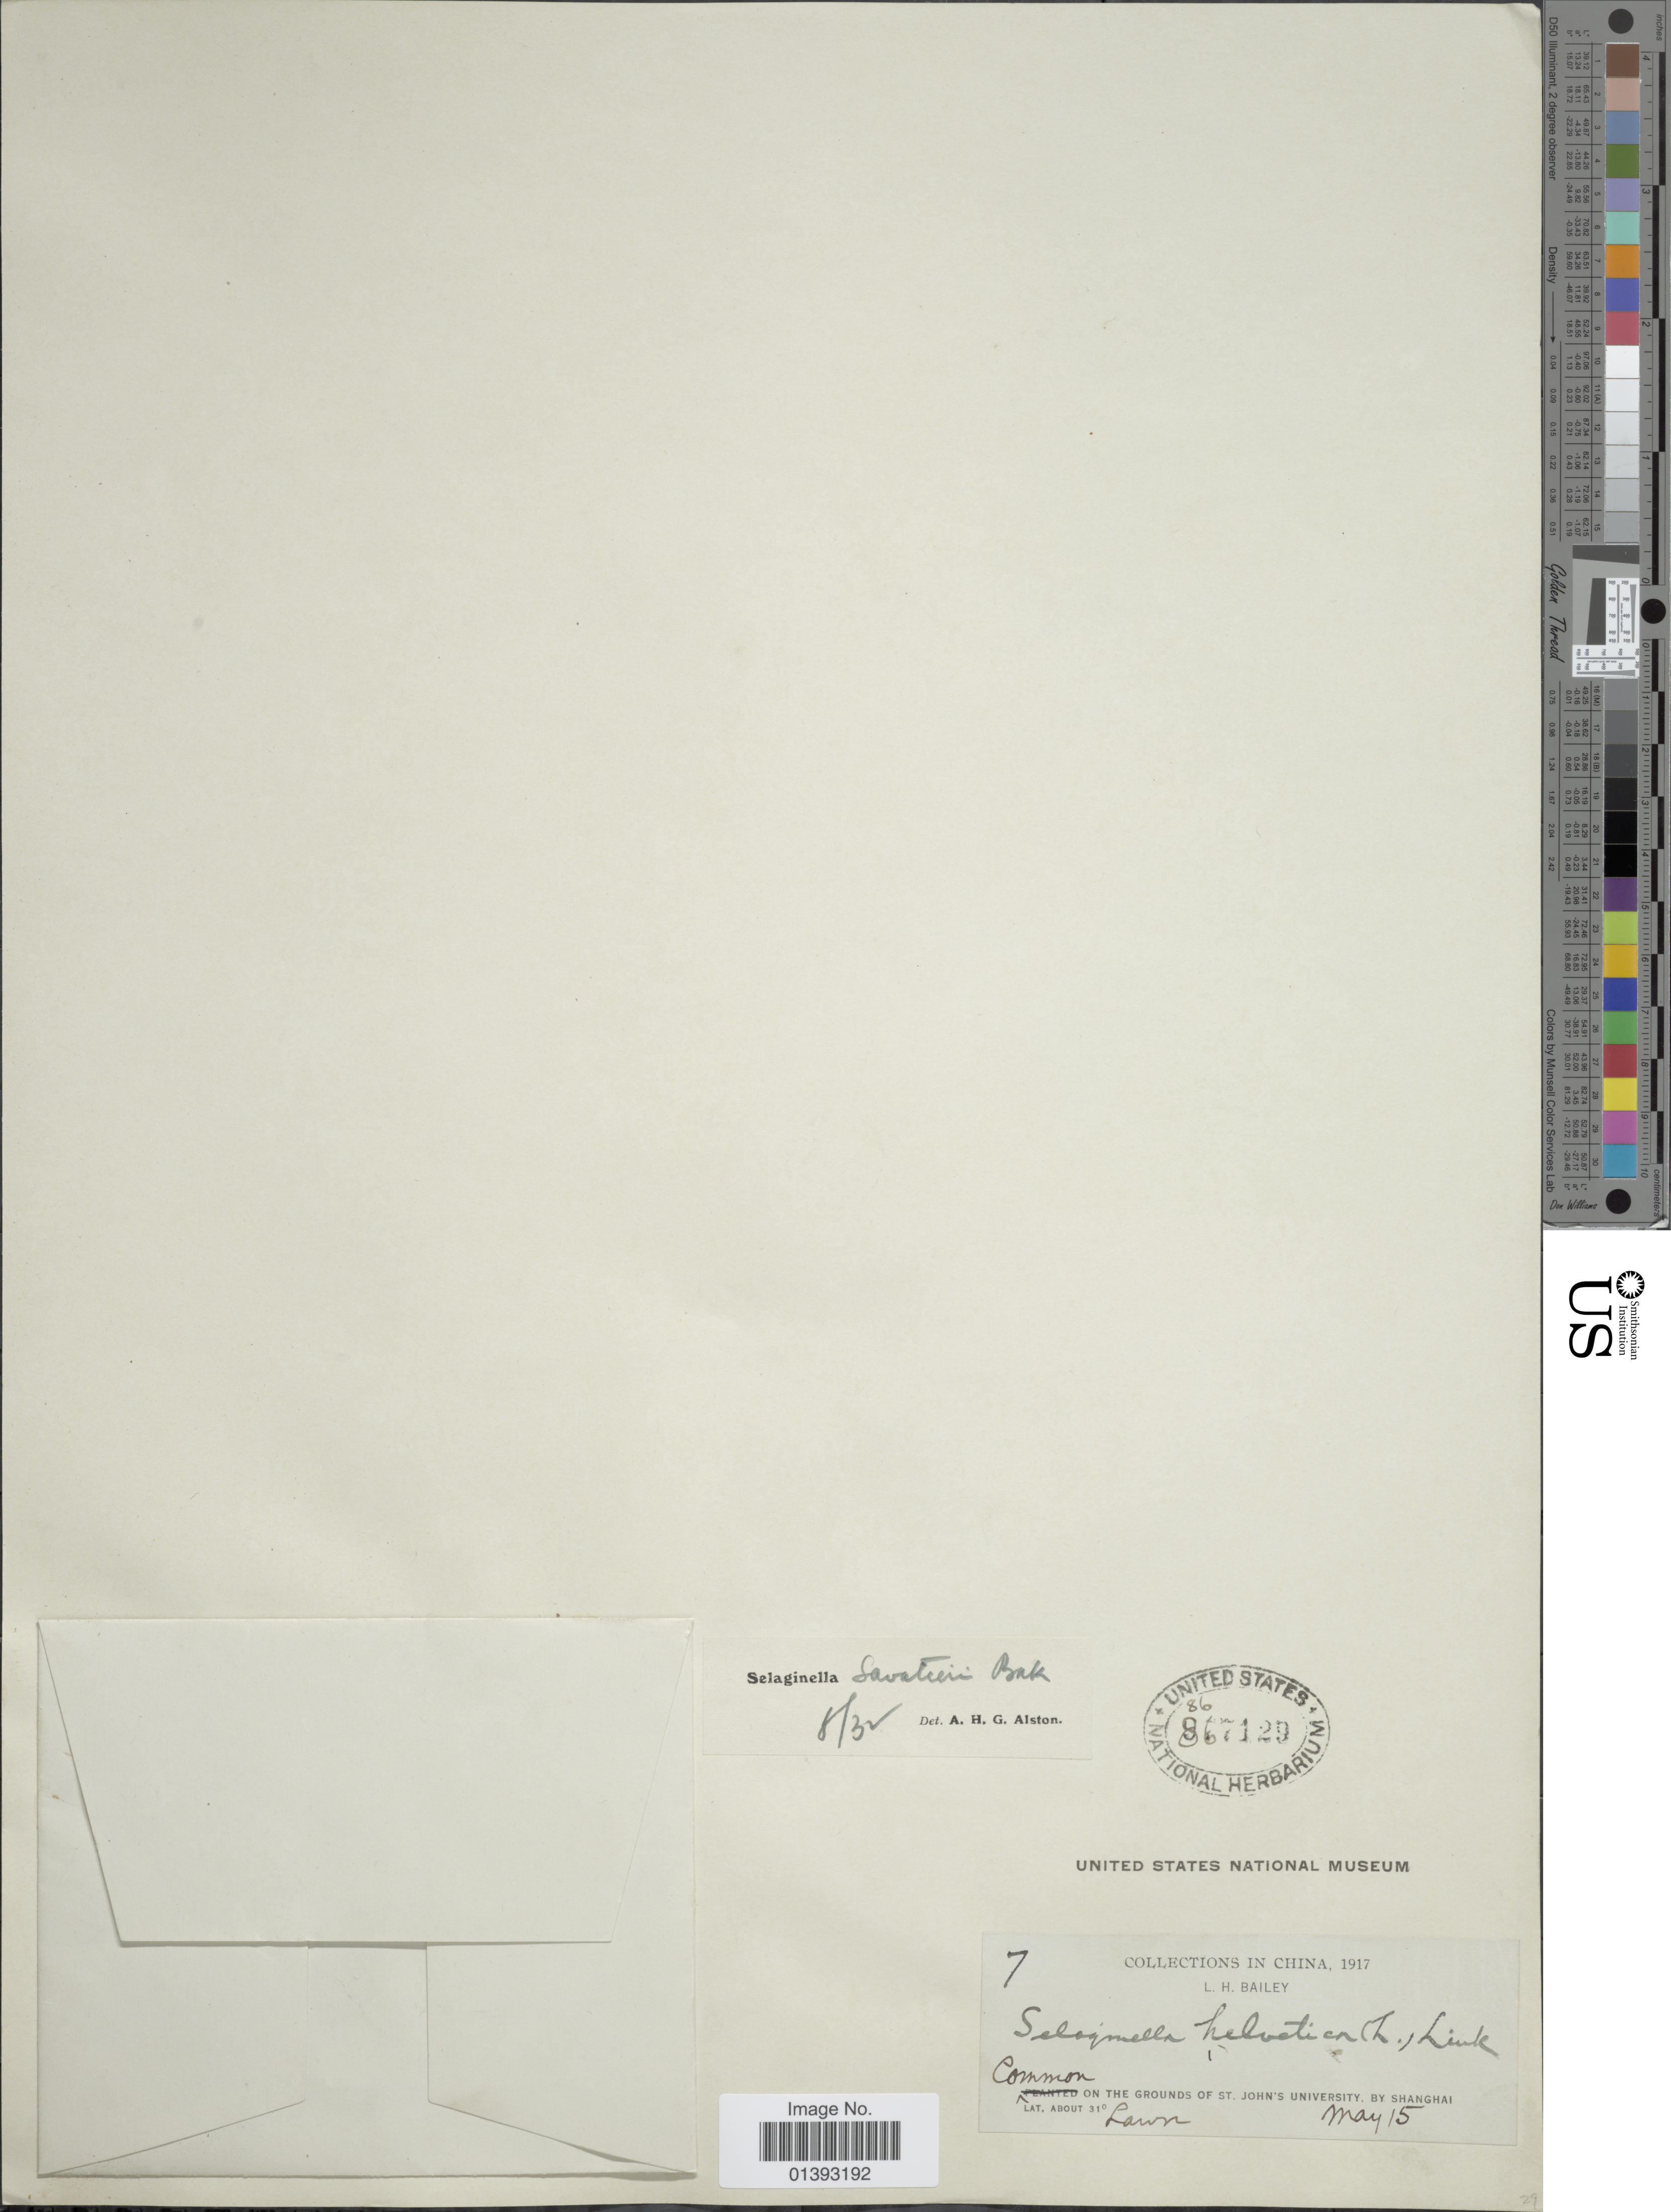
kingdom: Plantae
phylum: Tracheophyta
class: Lycopodiopsida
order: Selaginellales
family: Selaginellaceae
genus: Selaginella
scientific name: Selaginella nipponica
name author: Franch. & Sav.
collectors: L. H. Bailey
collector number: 07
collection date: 1917-05-15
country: China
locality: Common on the ground of St. John's University by Shanghai Lawn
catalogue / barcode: US 867129